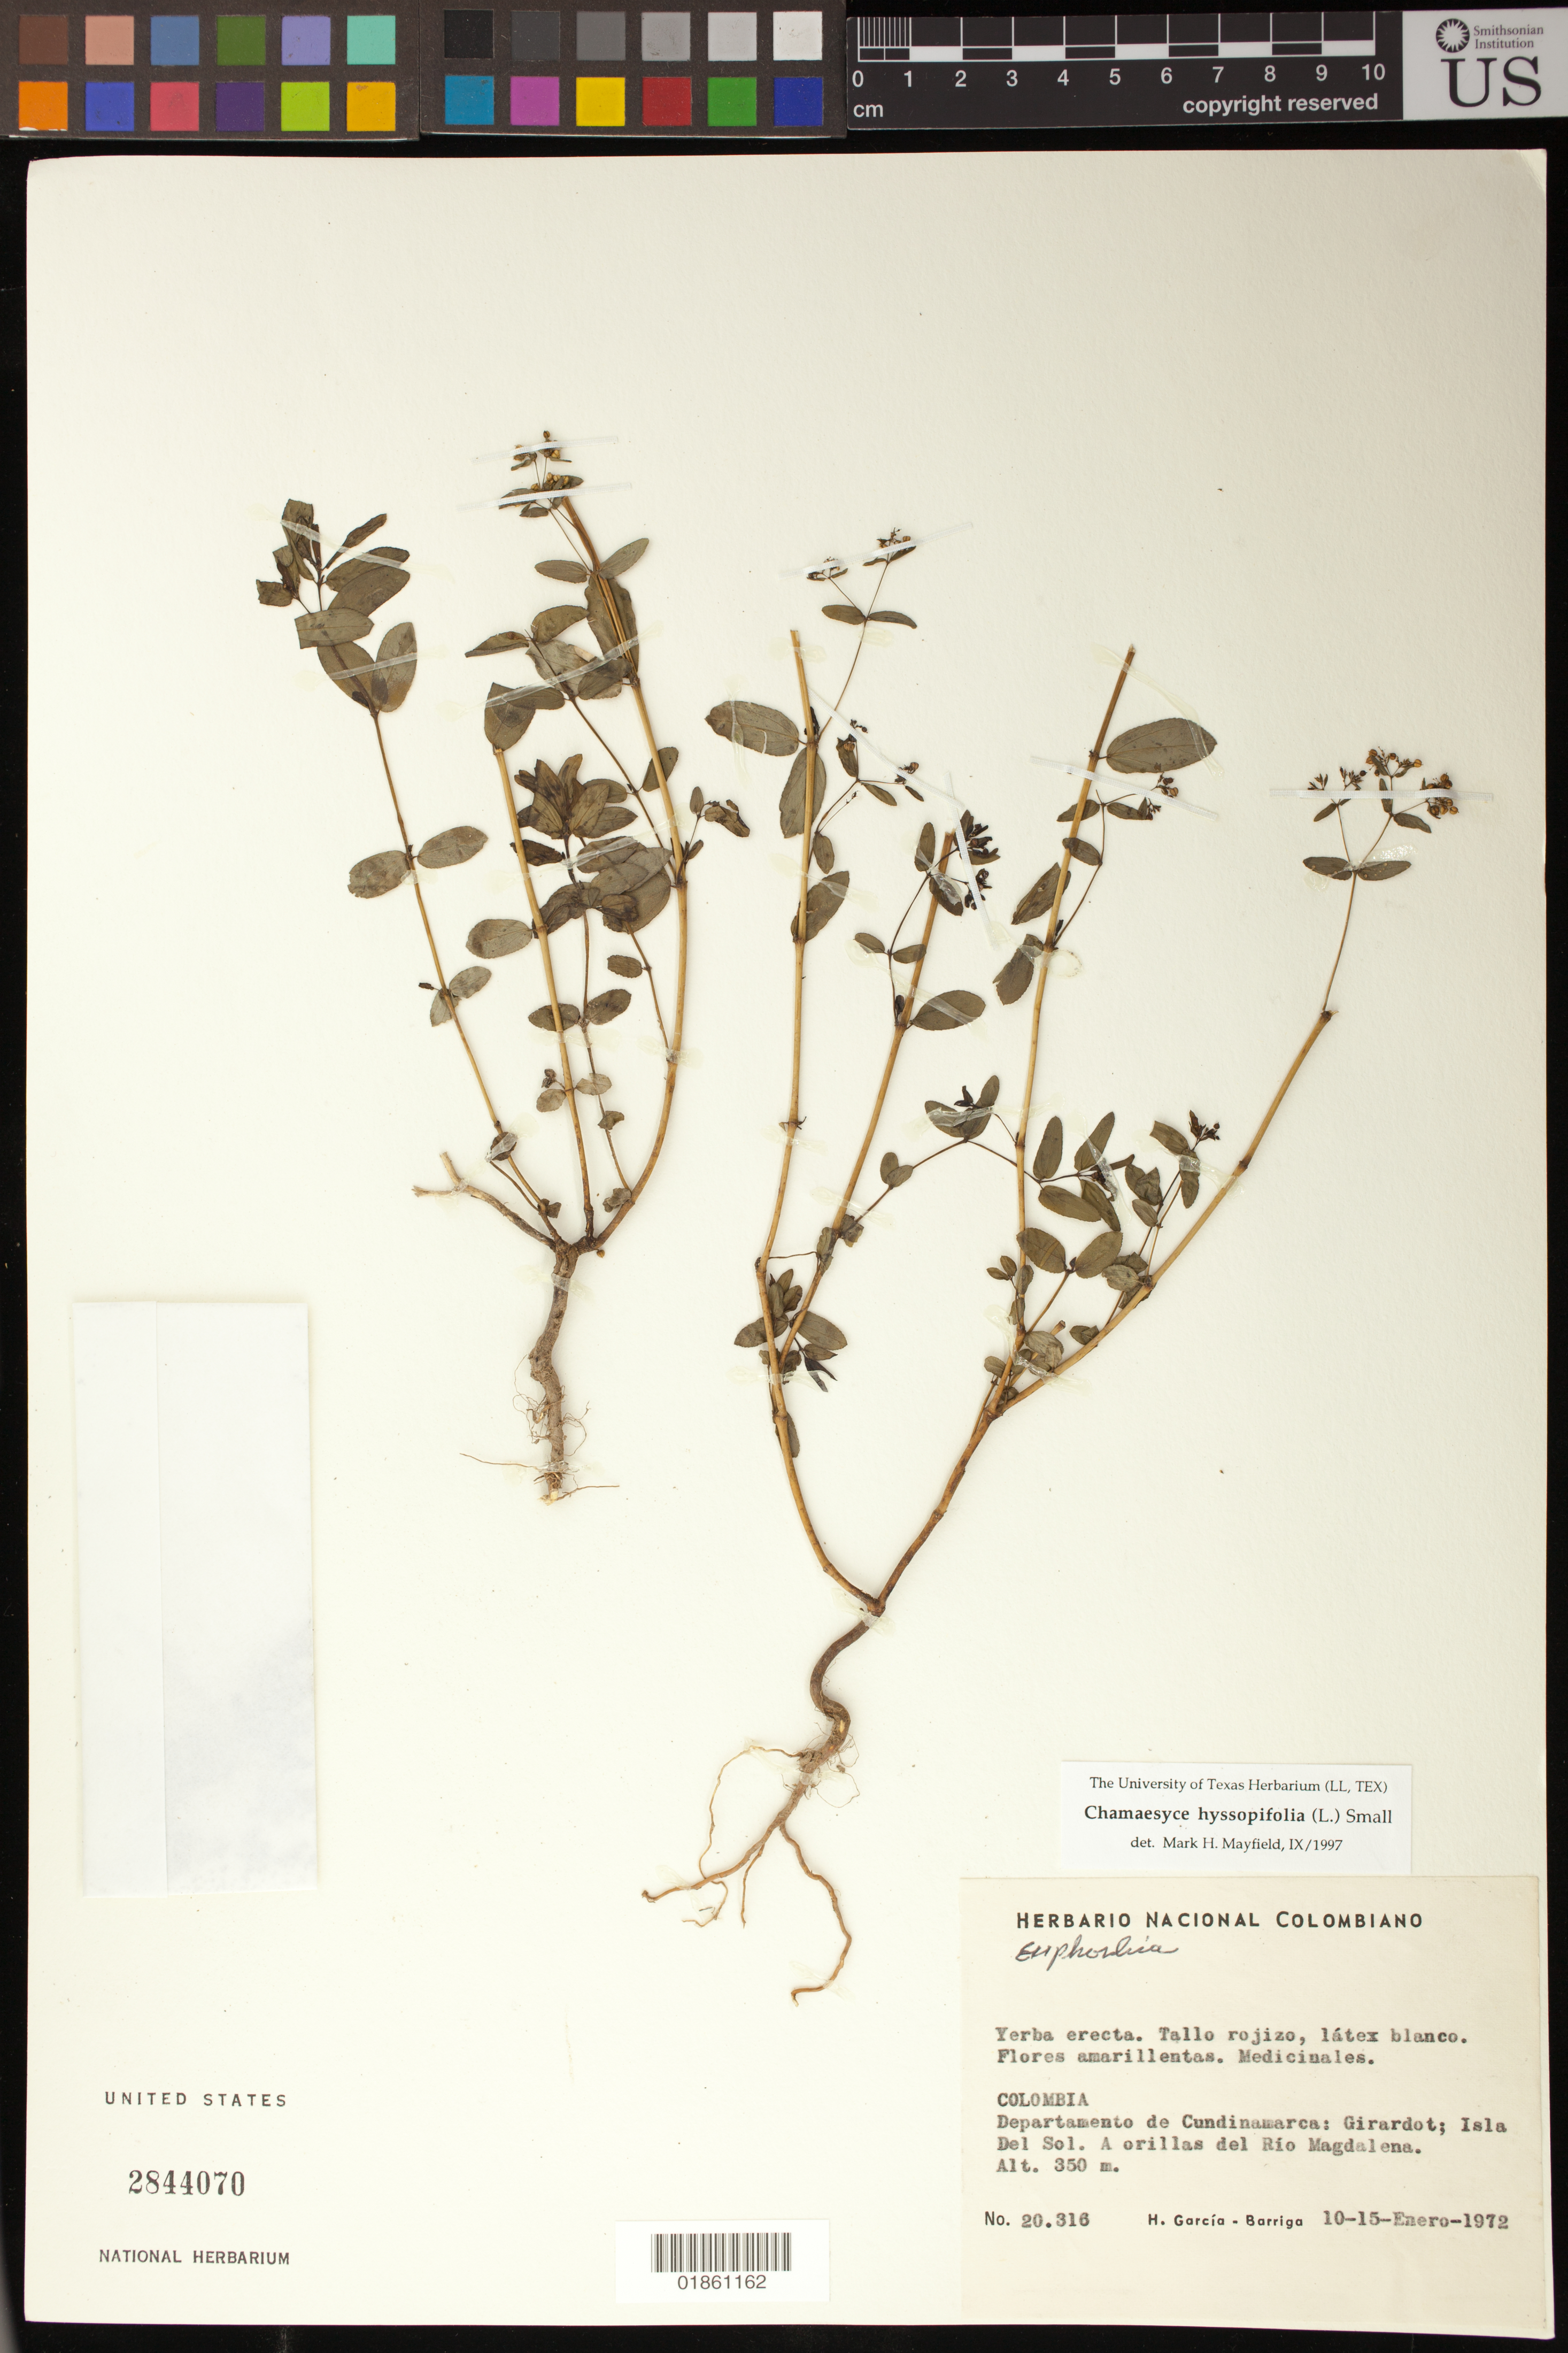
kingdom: Plantae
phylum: Tracheophyta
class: Magnoliopsida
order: Malpighiales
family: Euphorbiaceae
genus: Euphorbia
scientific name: Euphorbia hyssopifolia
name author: L.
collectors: H. Garcia & H. García Barriga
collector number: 20316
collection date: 1972-01-10/1972-01-15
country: Colombia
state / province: Cundinamarca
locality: Girardot; Isla Del Sol. A orillas del Rio Magdalena.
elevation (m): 350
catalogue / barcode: US 2844070